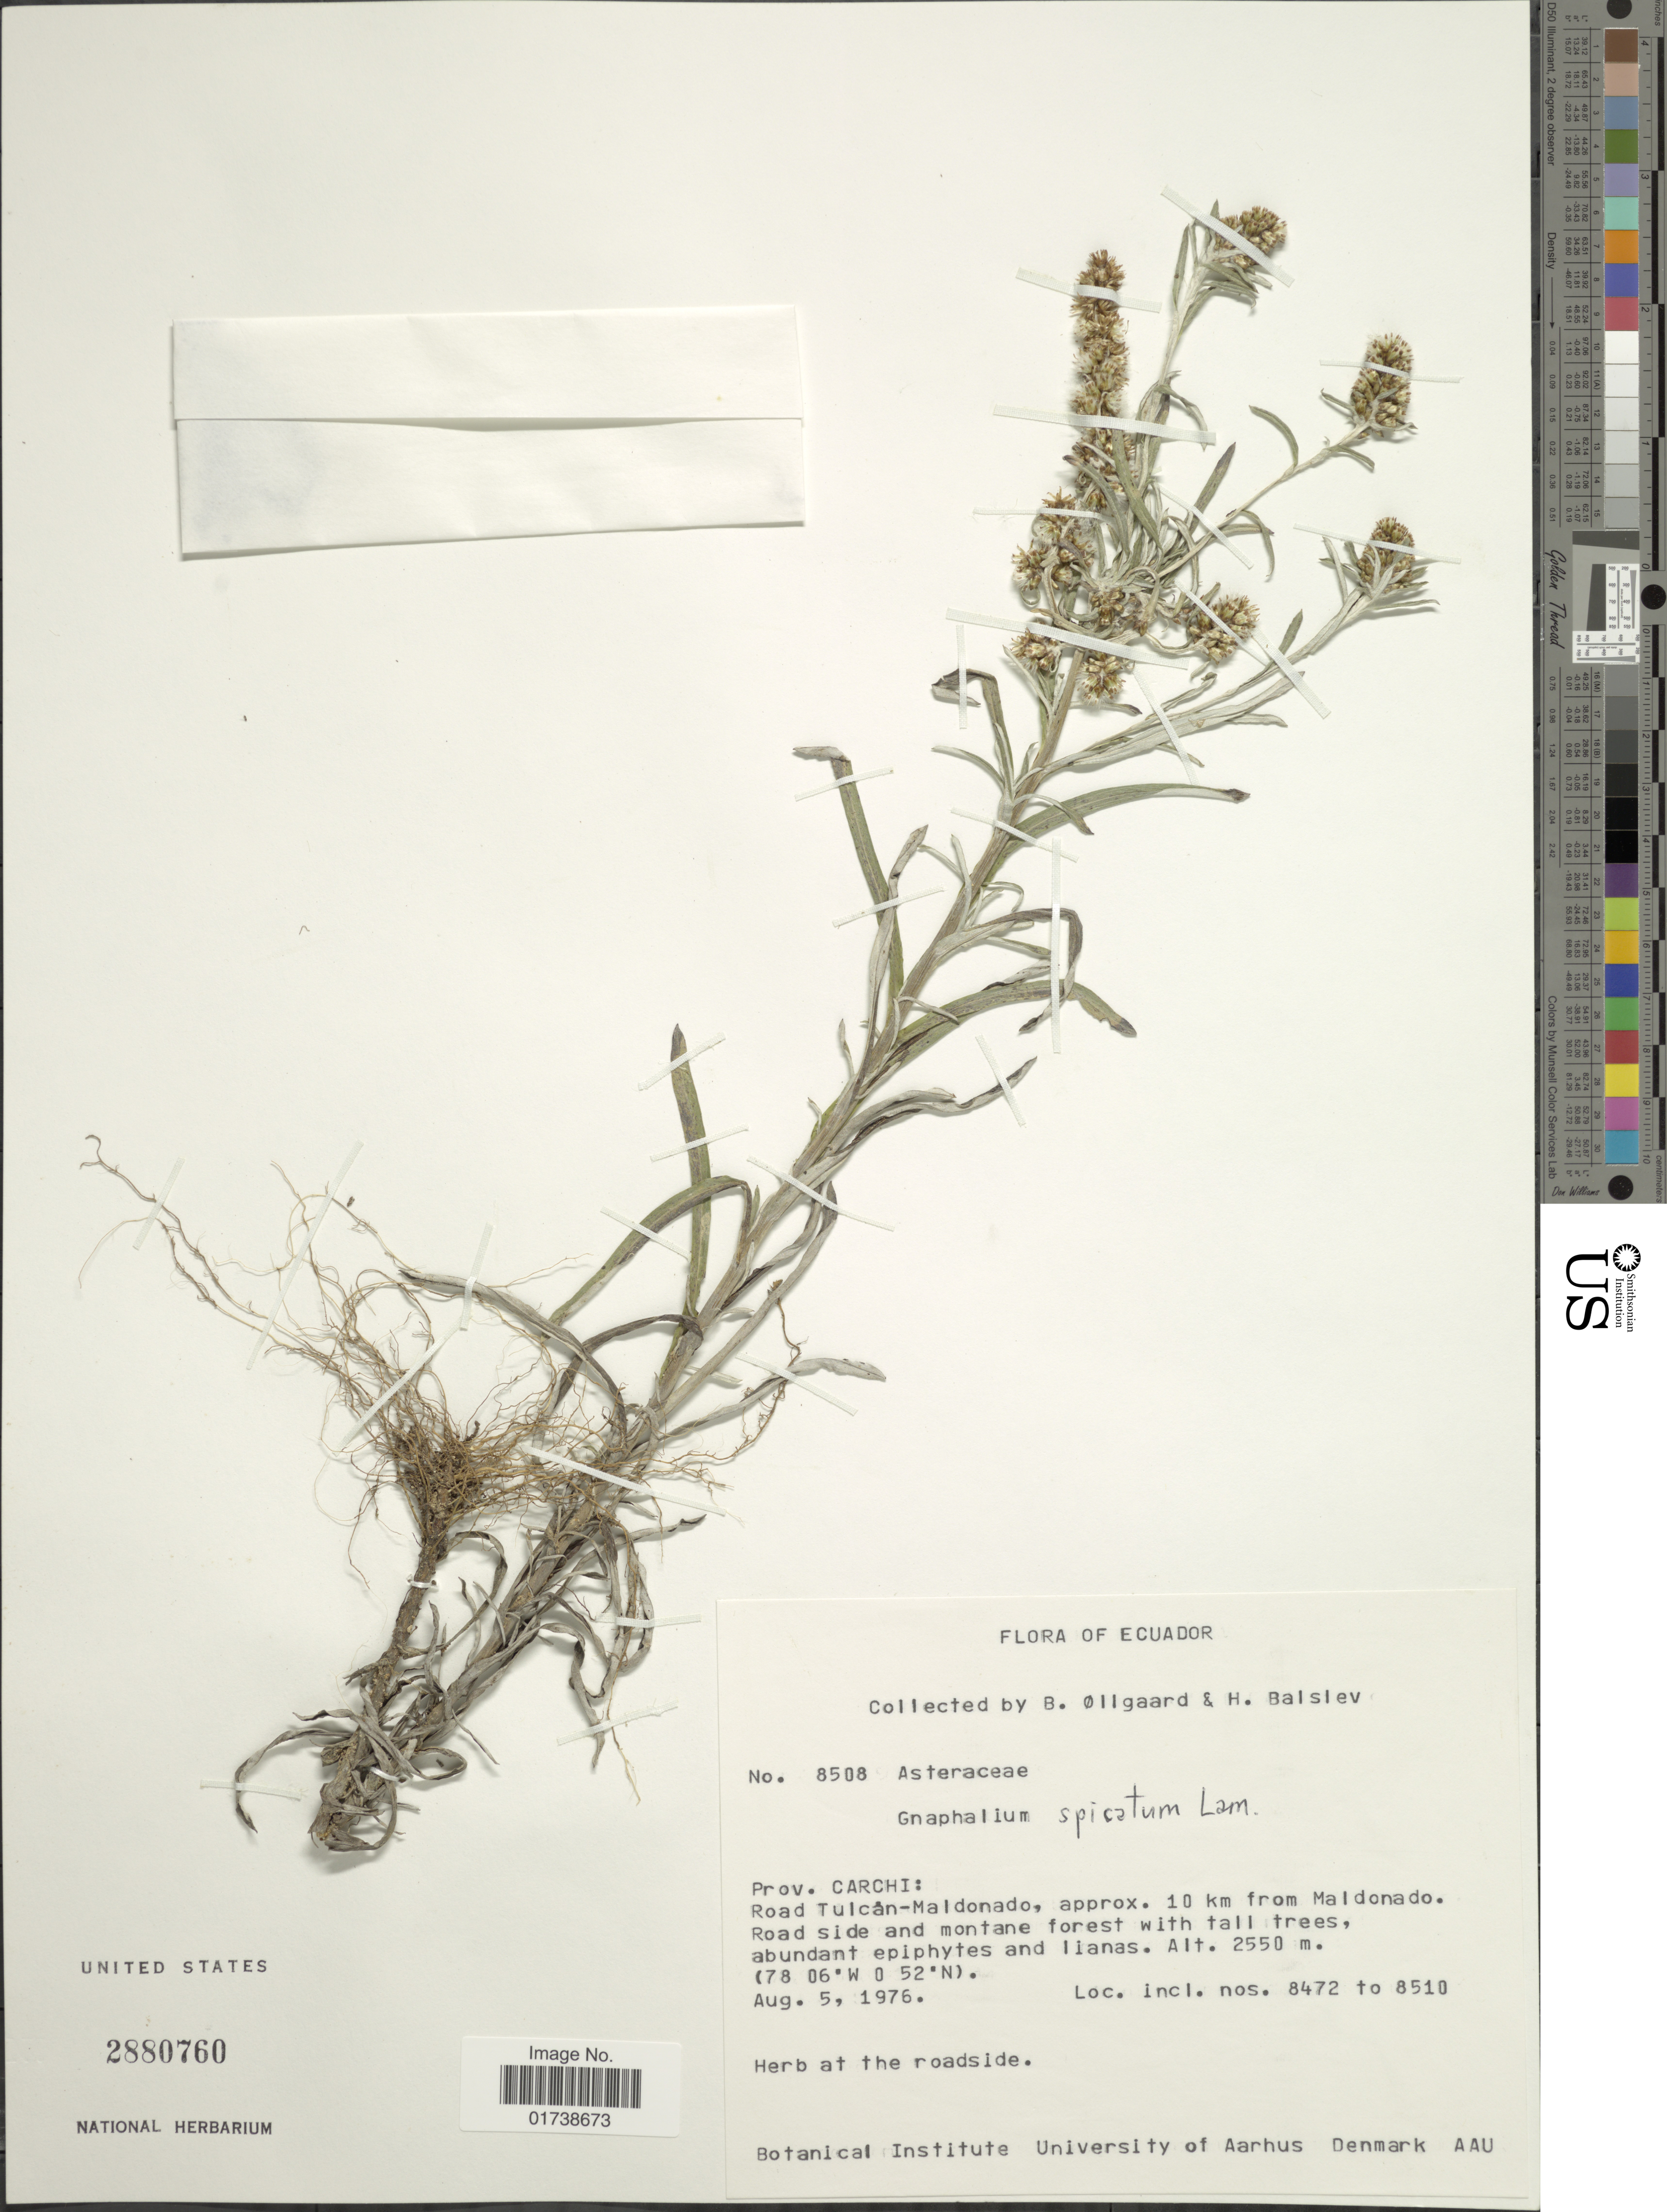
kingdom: Plantae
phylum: Tracheophyta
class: Magnoliopsida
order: Asterales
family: Asteraceae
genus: Gamochaeta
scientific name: Gamochaeta spicata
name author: (Lam.) Cabrera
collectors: B. Øllgaard & H. Balslev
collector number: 8508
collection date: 1976-08-05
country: Ecuador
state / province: Carchi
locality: Road Tulcan- Maldonado, approx. 10 km from Maldonado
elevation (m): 2550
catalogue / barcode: US 2880760